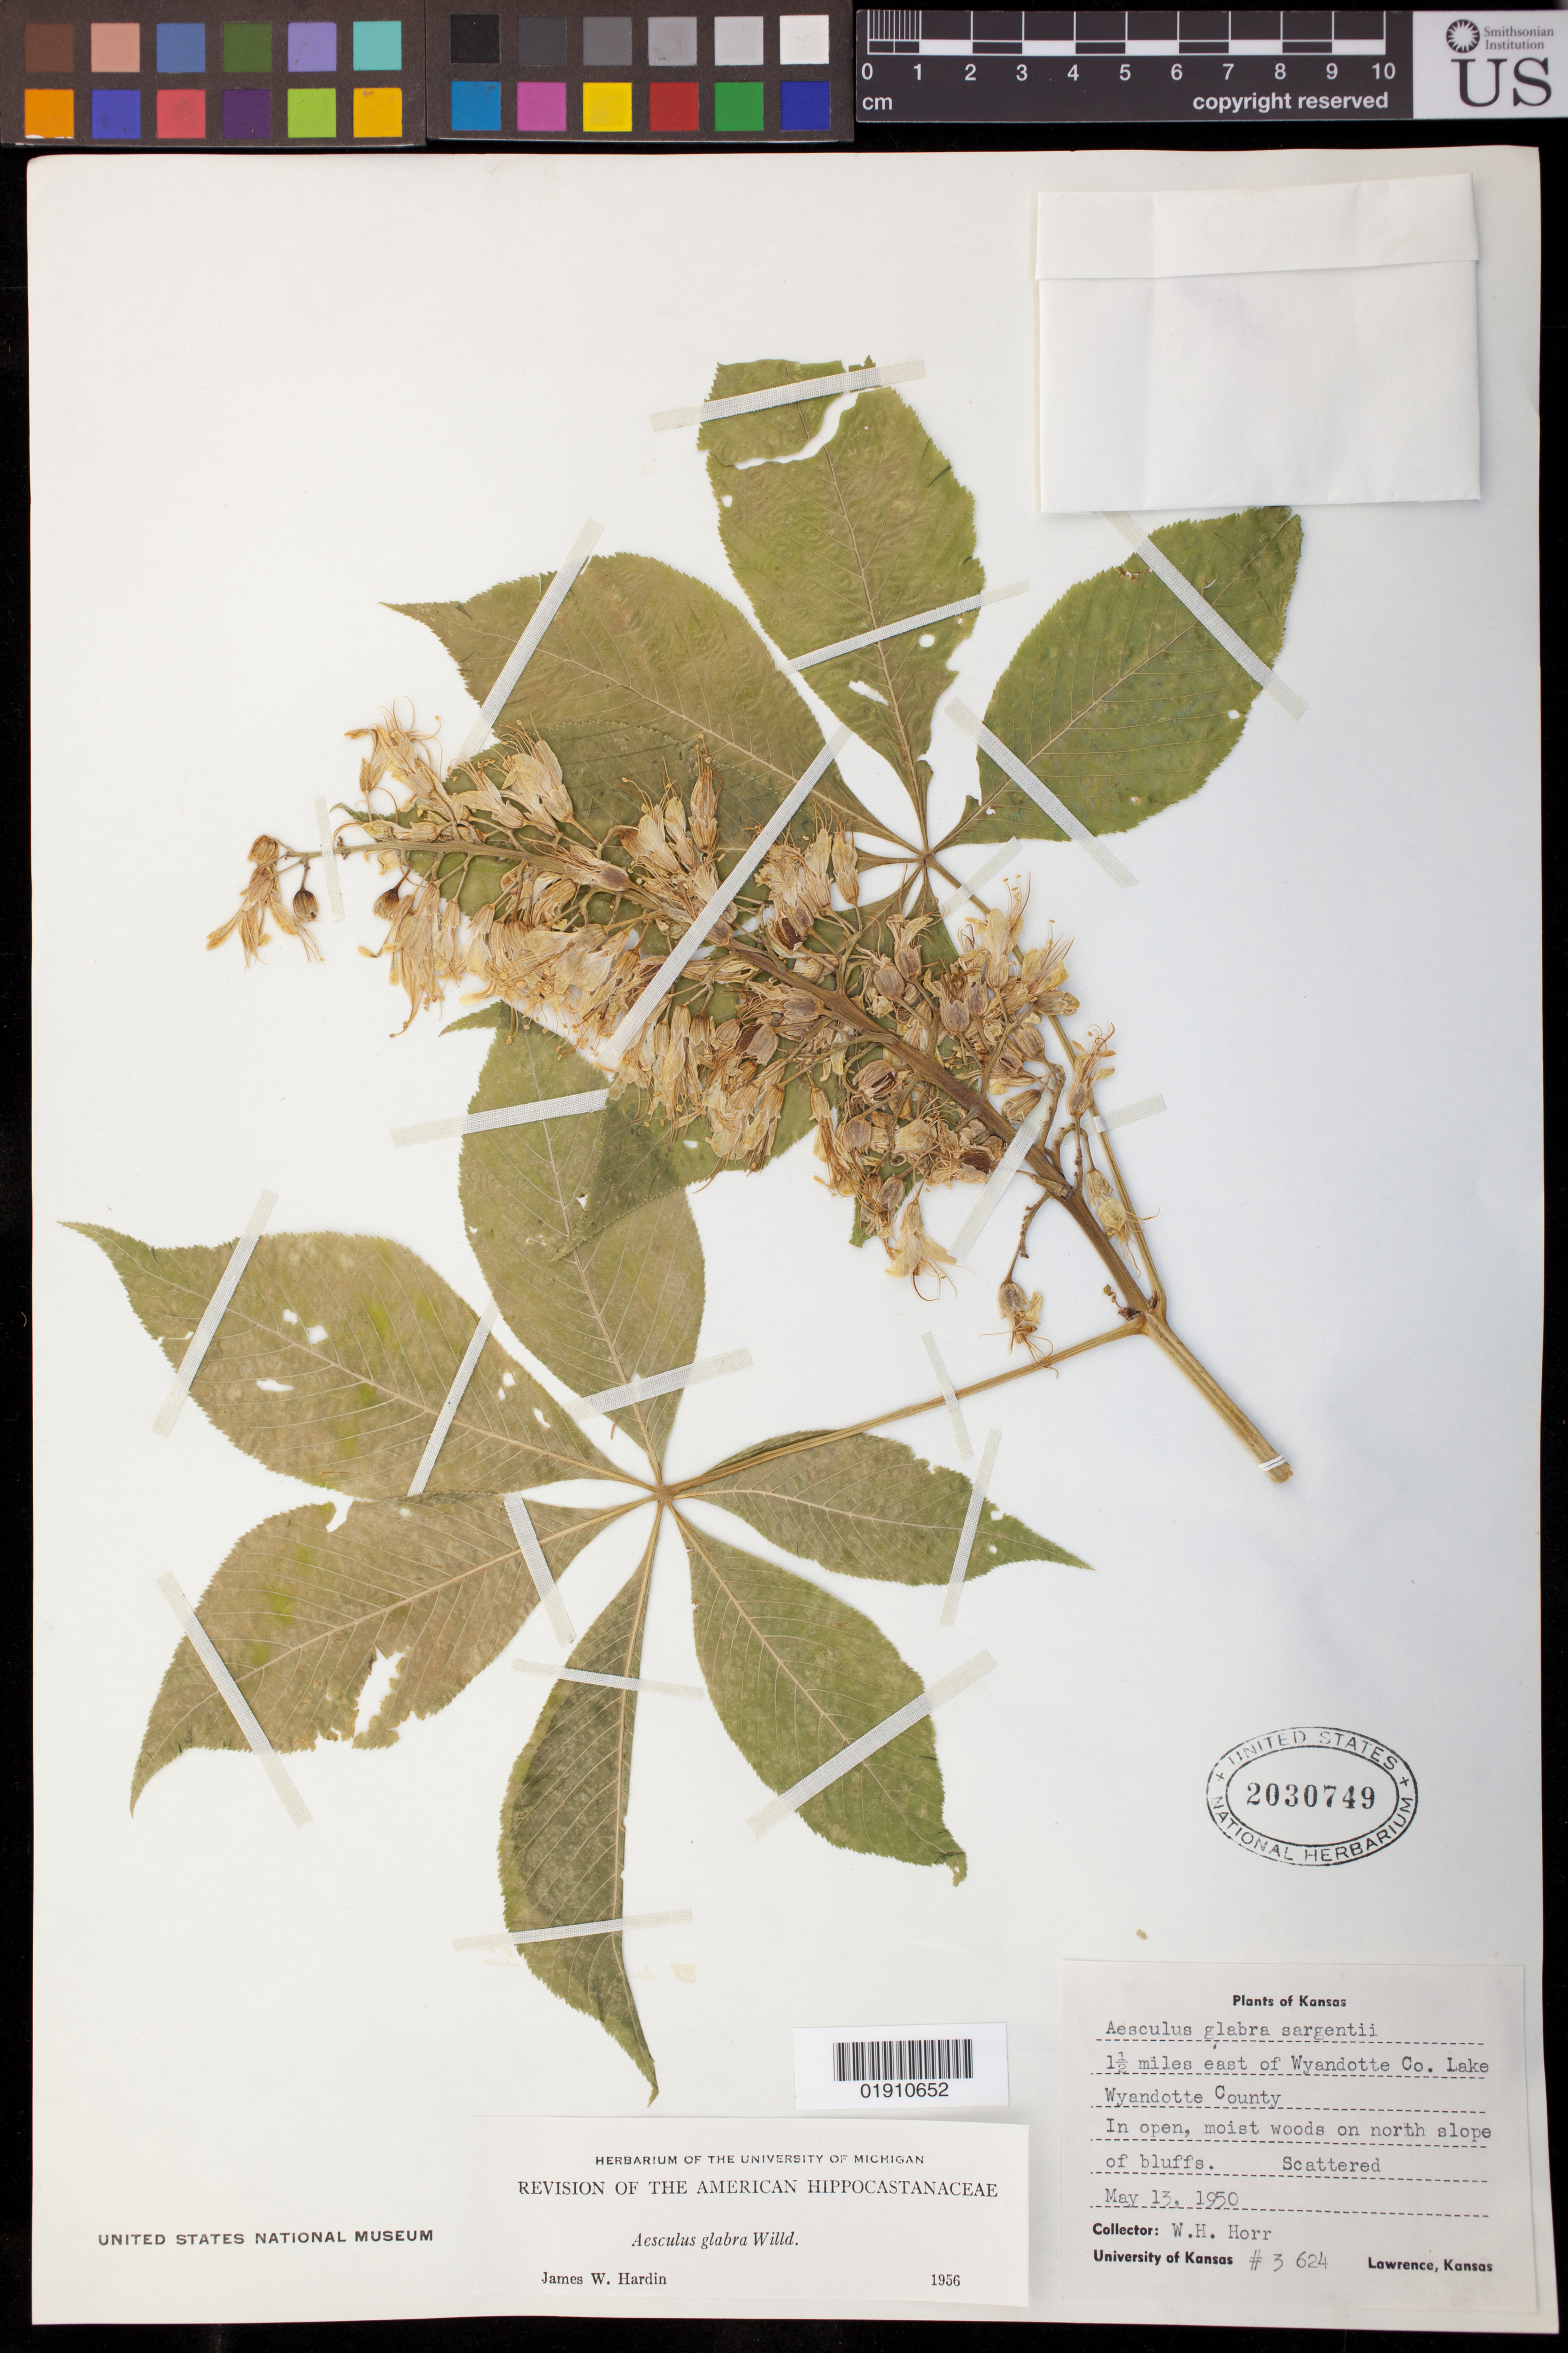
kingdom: Plantae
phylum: Tracheophyta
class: Magnoliopsida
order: Sapindales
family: Sapindaceae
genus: Aesculus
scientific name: Aesculus glabra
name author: Willd.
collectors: W. H. Horr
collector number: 3 624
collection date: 1950-05-13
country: United States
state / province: Kansas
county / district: Wyandotte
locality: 1/2 miles east of Wyandotte Co. Lake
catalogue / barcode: US 2030749